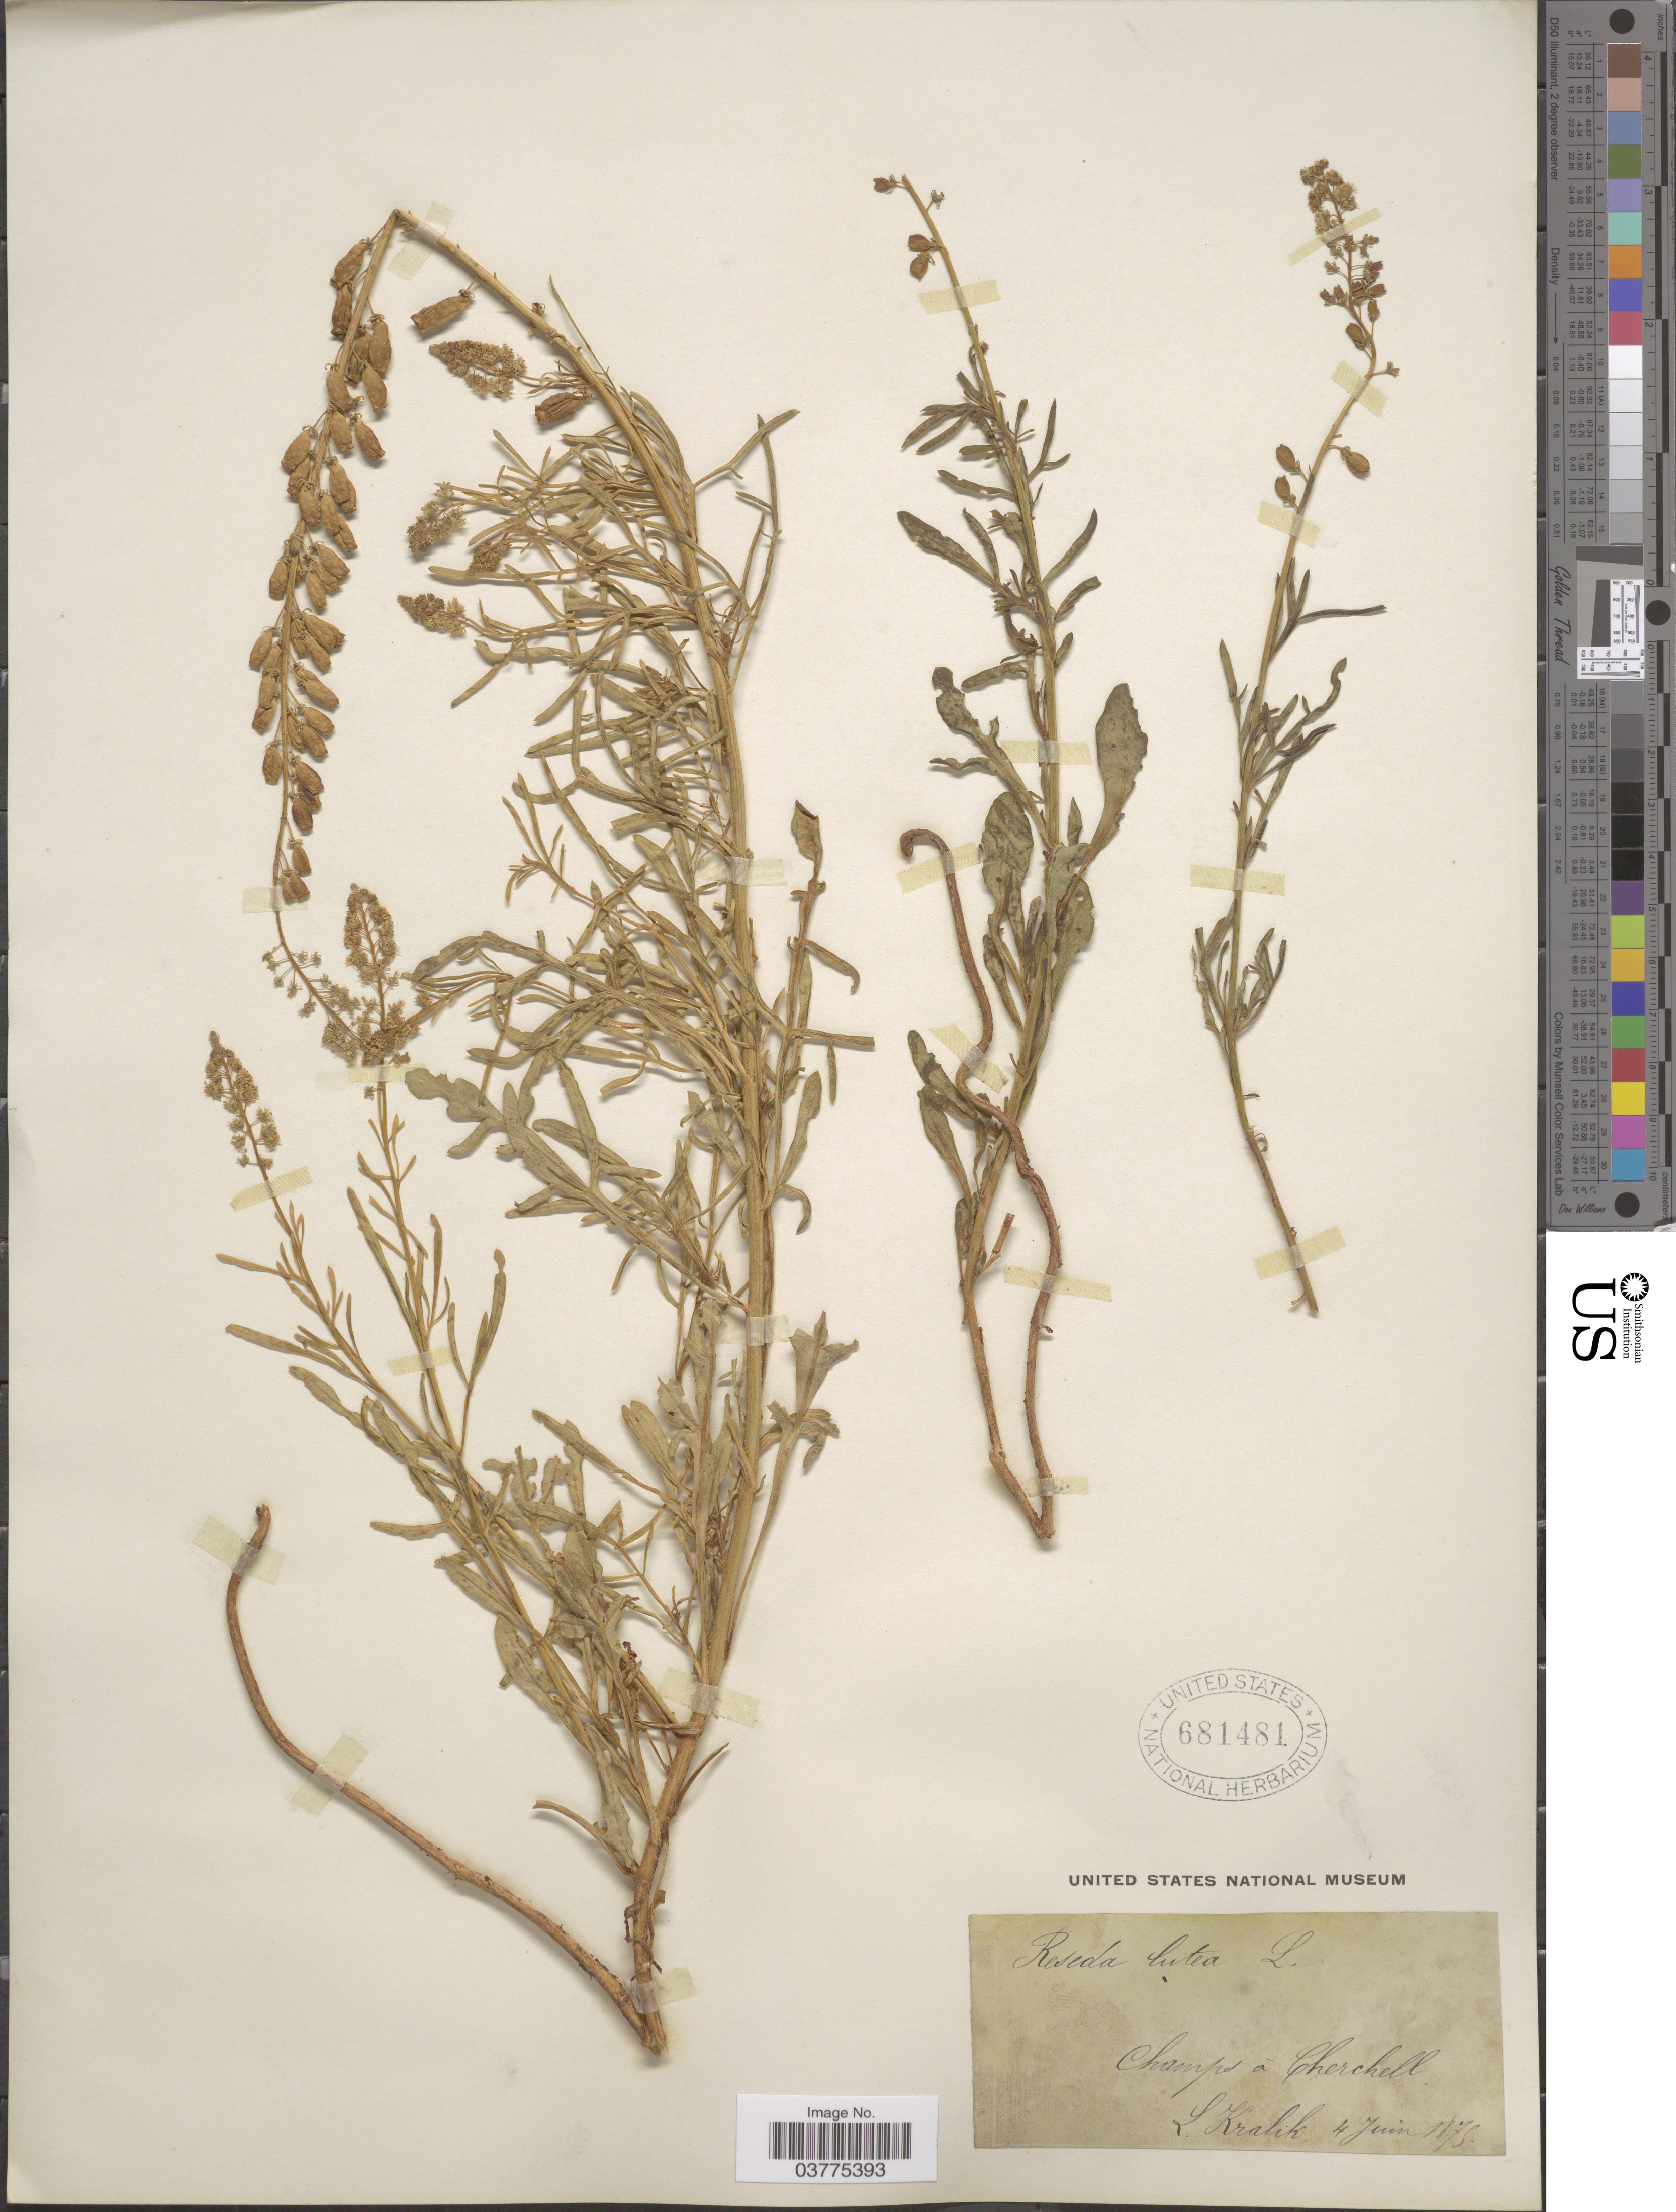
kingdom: Plantae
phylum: Tracheophyta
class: Magnoliopsida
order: Brassicales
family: Resedaceae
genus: Reseda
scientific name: Reseda lutea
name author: L.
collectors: L. Kralik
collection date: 1875-06-04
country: Algeria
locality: Champs á Cherchell.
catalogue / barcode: US 681481